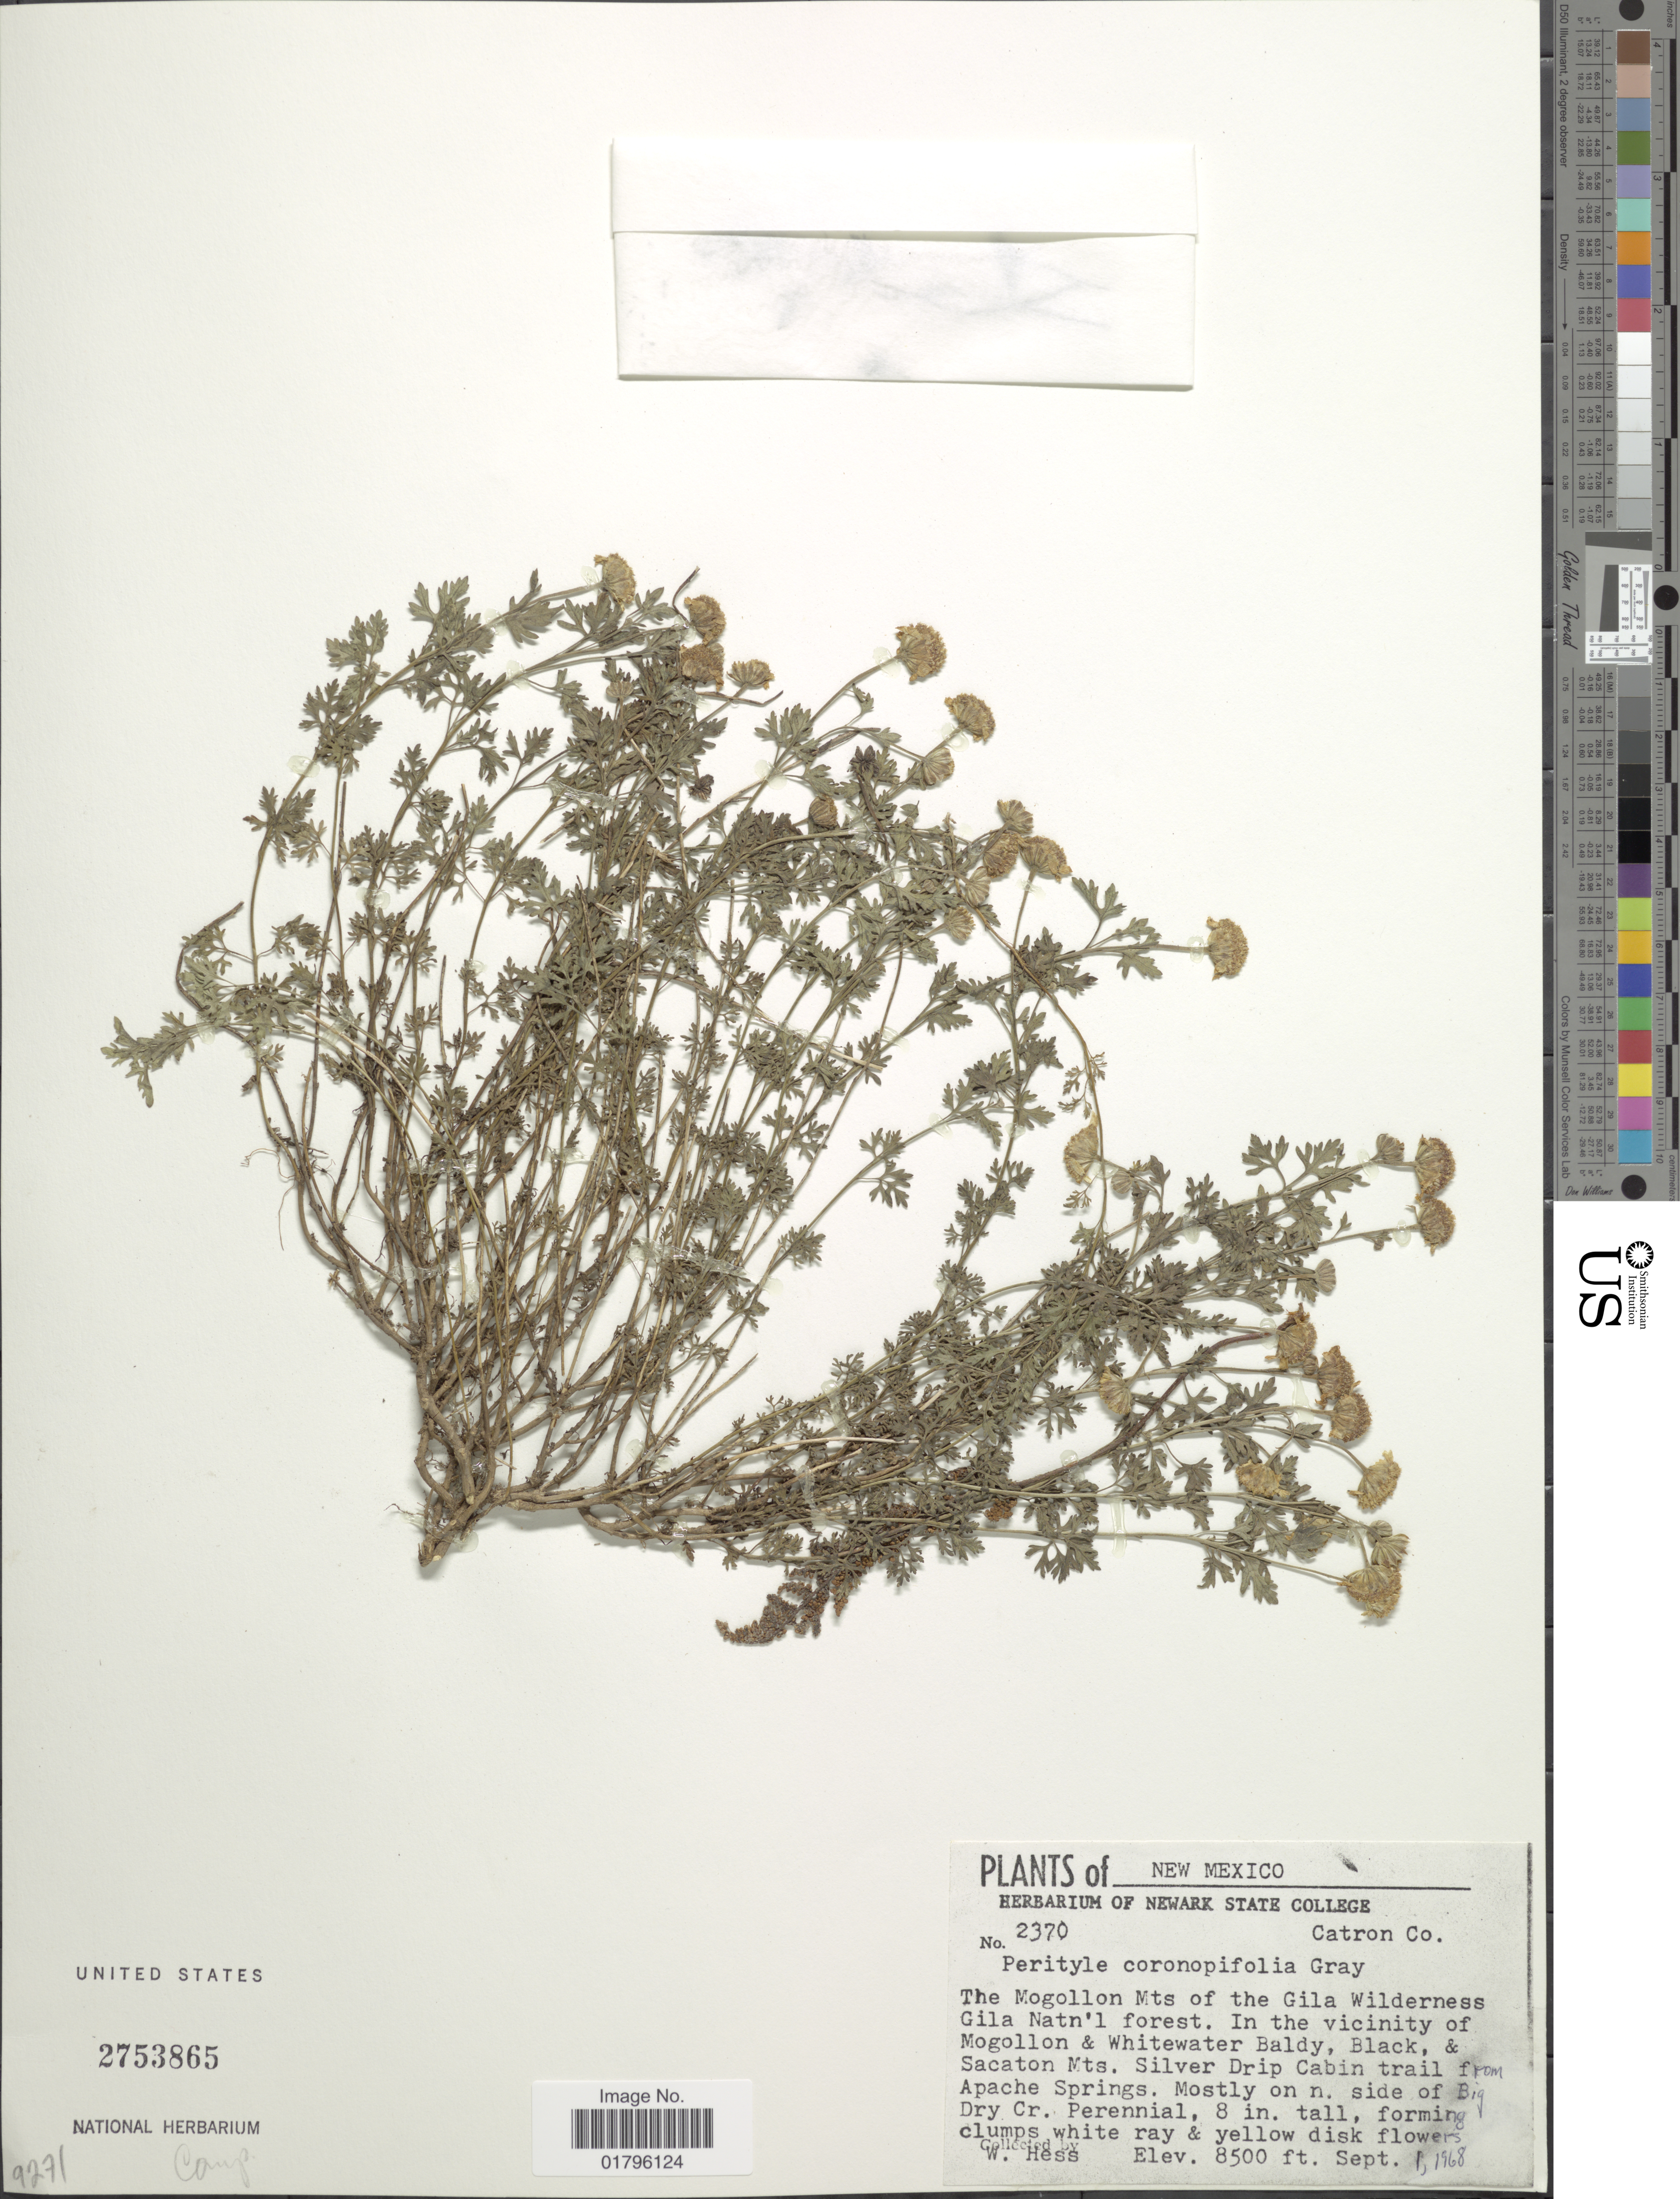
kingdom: Plantae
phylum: Tracheophyta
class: Magnoliopsida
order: Asterales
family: Asteraceae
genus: Perityle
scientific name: Perityle coronopifolia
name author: A. Gray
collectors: W. Hess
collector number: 2370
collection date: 1968-09-01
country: United States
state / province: New Mexico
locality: Catron Co. The Mogollon Mts of the Gila Wilderness Gila Natn'l forest. In the vicinity of Mogollon & Whitewater Baldy, Black & Sacaton Mts. Silver Drip Cabin trail from Apache Springs. Mostly on n. side of Big Dry Cr.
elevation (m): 2591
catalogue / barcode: US 2753865